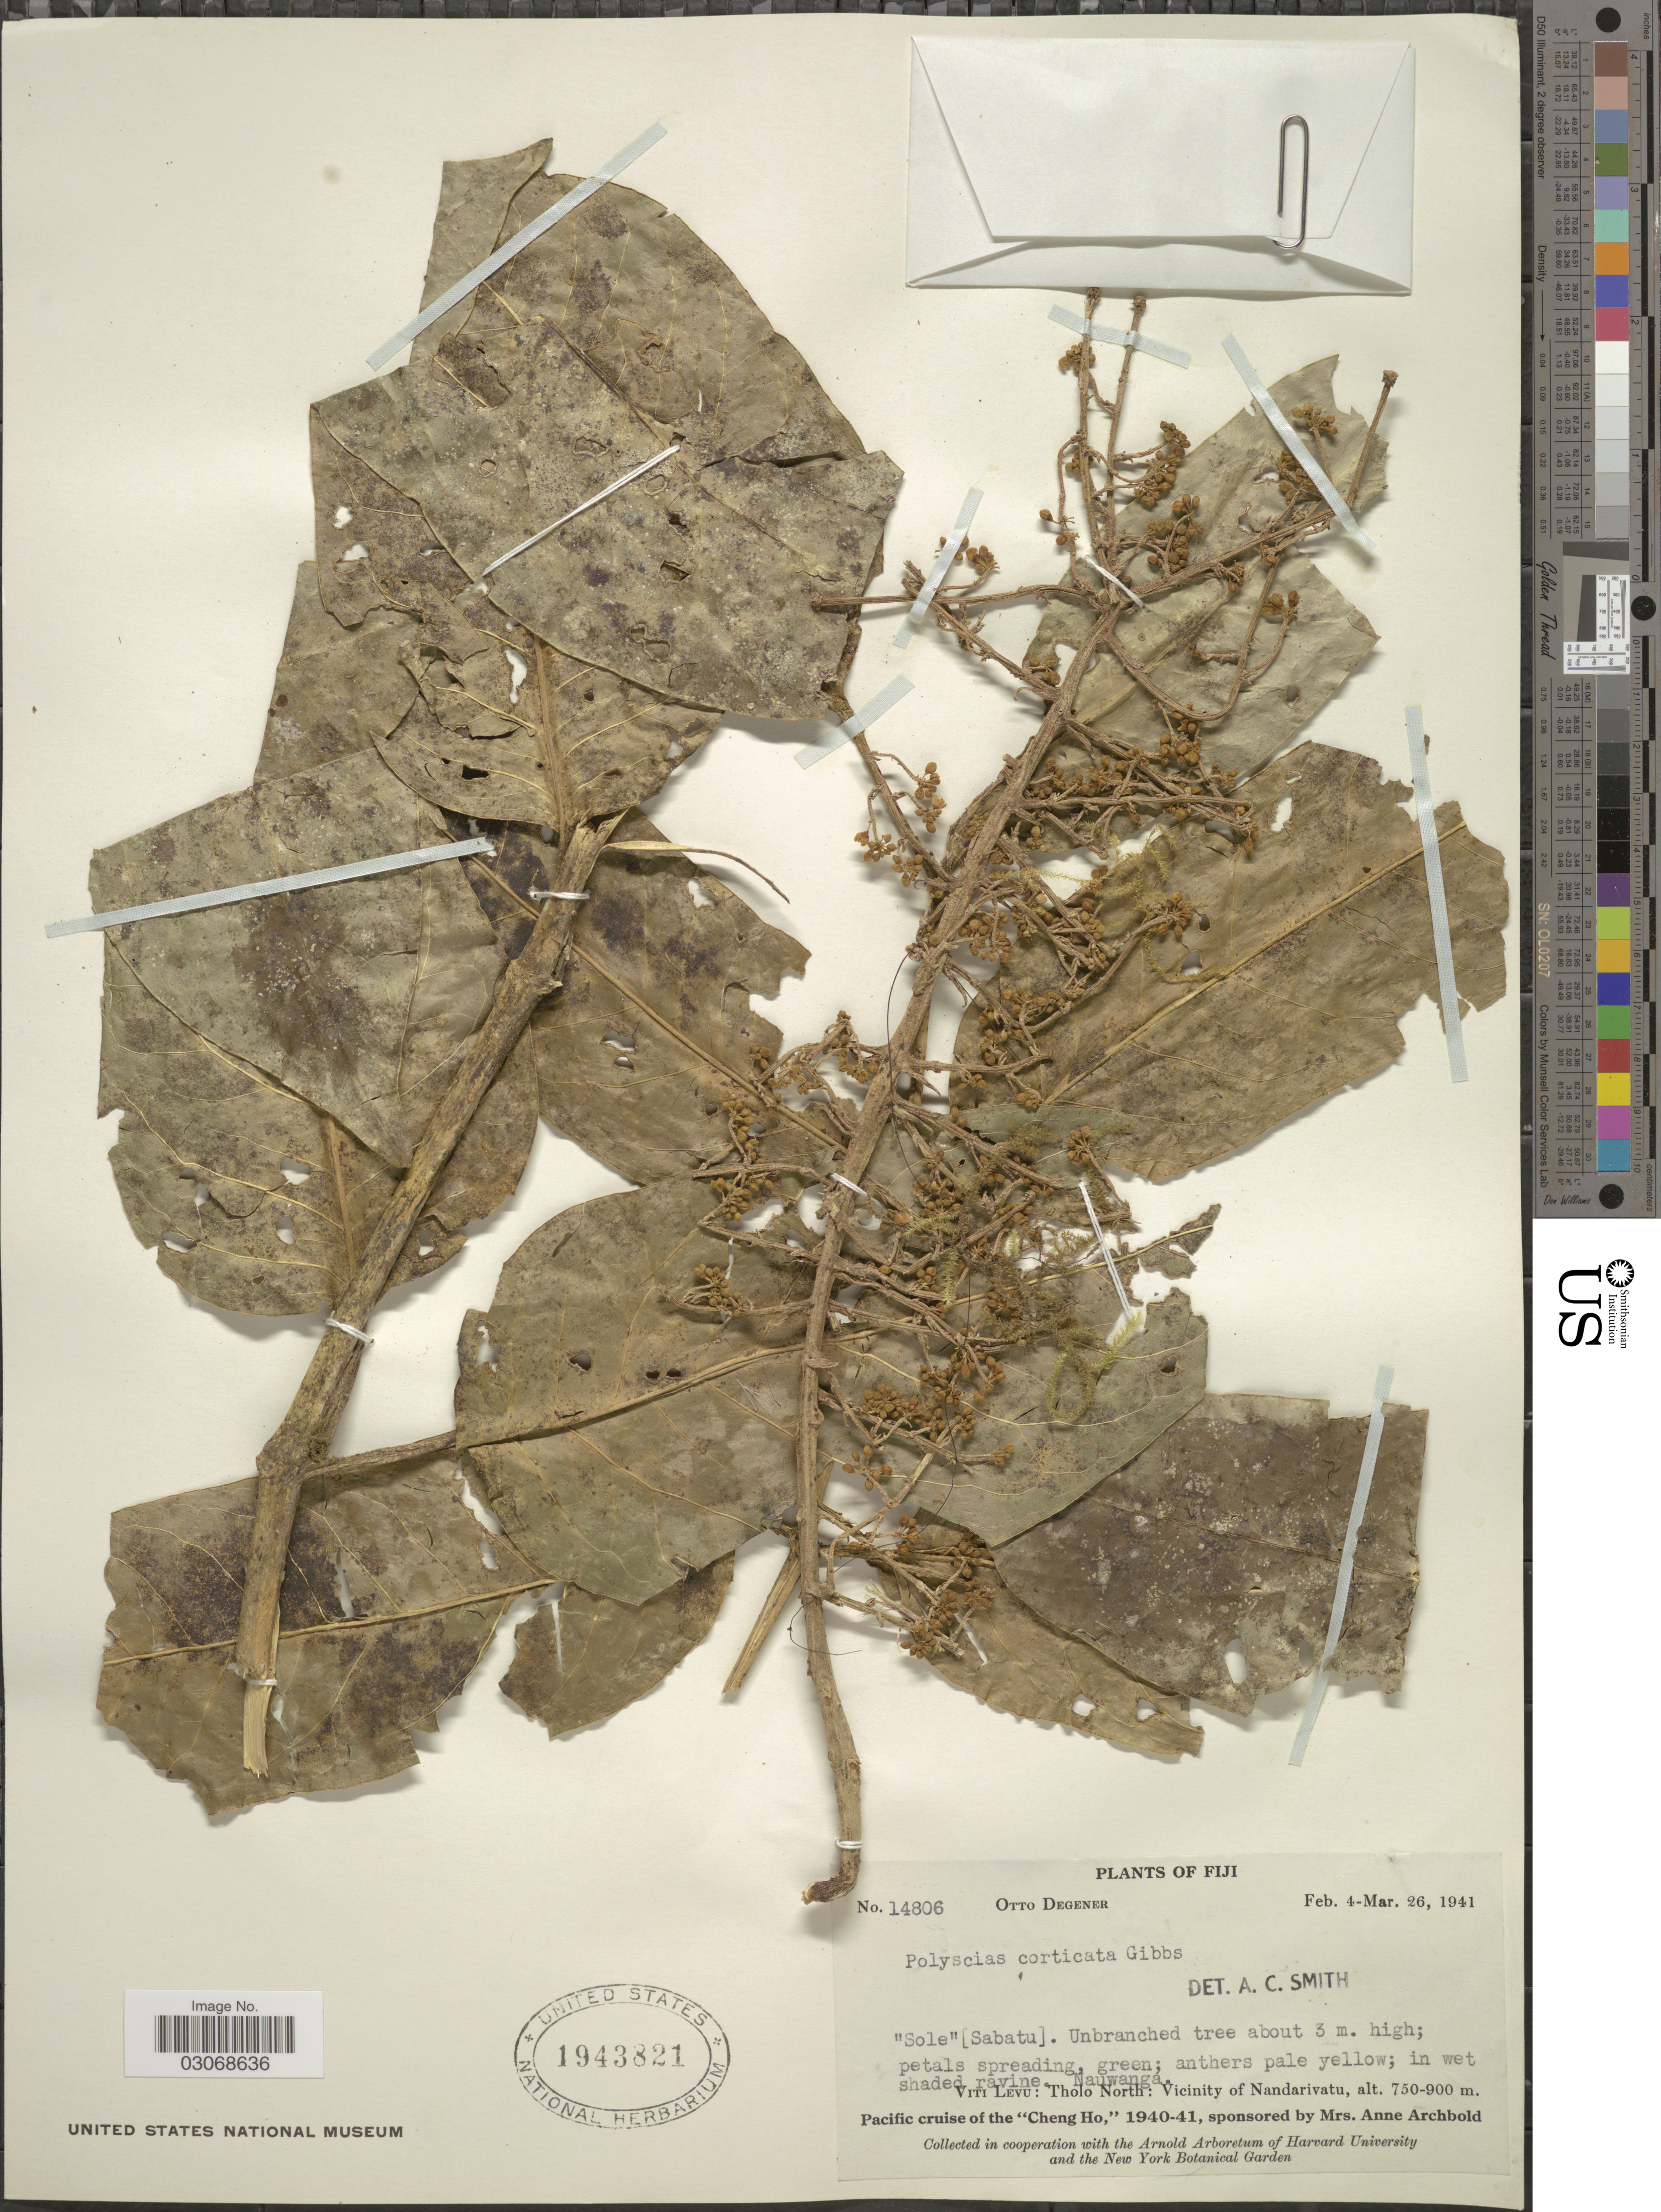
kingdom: Plantae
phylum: Tracheophyta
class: Magnoliopsida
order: Apiales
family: Araliaceae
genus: Polyscias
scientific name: Polyscias corticata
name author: Gibbs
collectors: O. Degener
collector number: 14806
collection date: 1941-02-04/1941-03-26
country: Fiji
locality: Nauwanga. Viti Levu: Tholo North: Vicinity of Nandarivatu, Pacific cruise of the "Cheng Ho".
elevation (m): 750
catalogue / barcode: US 1943821